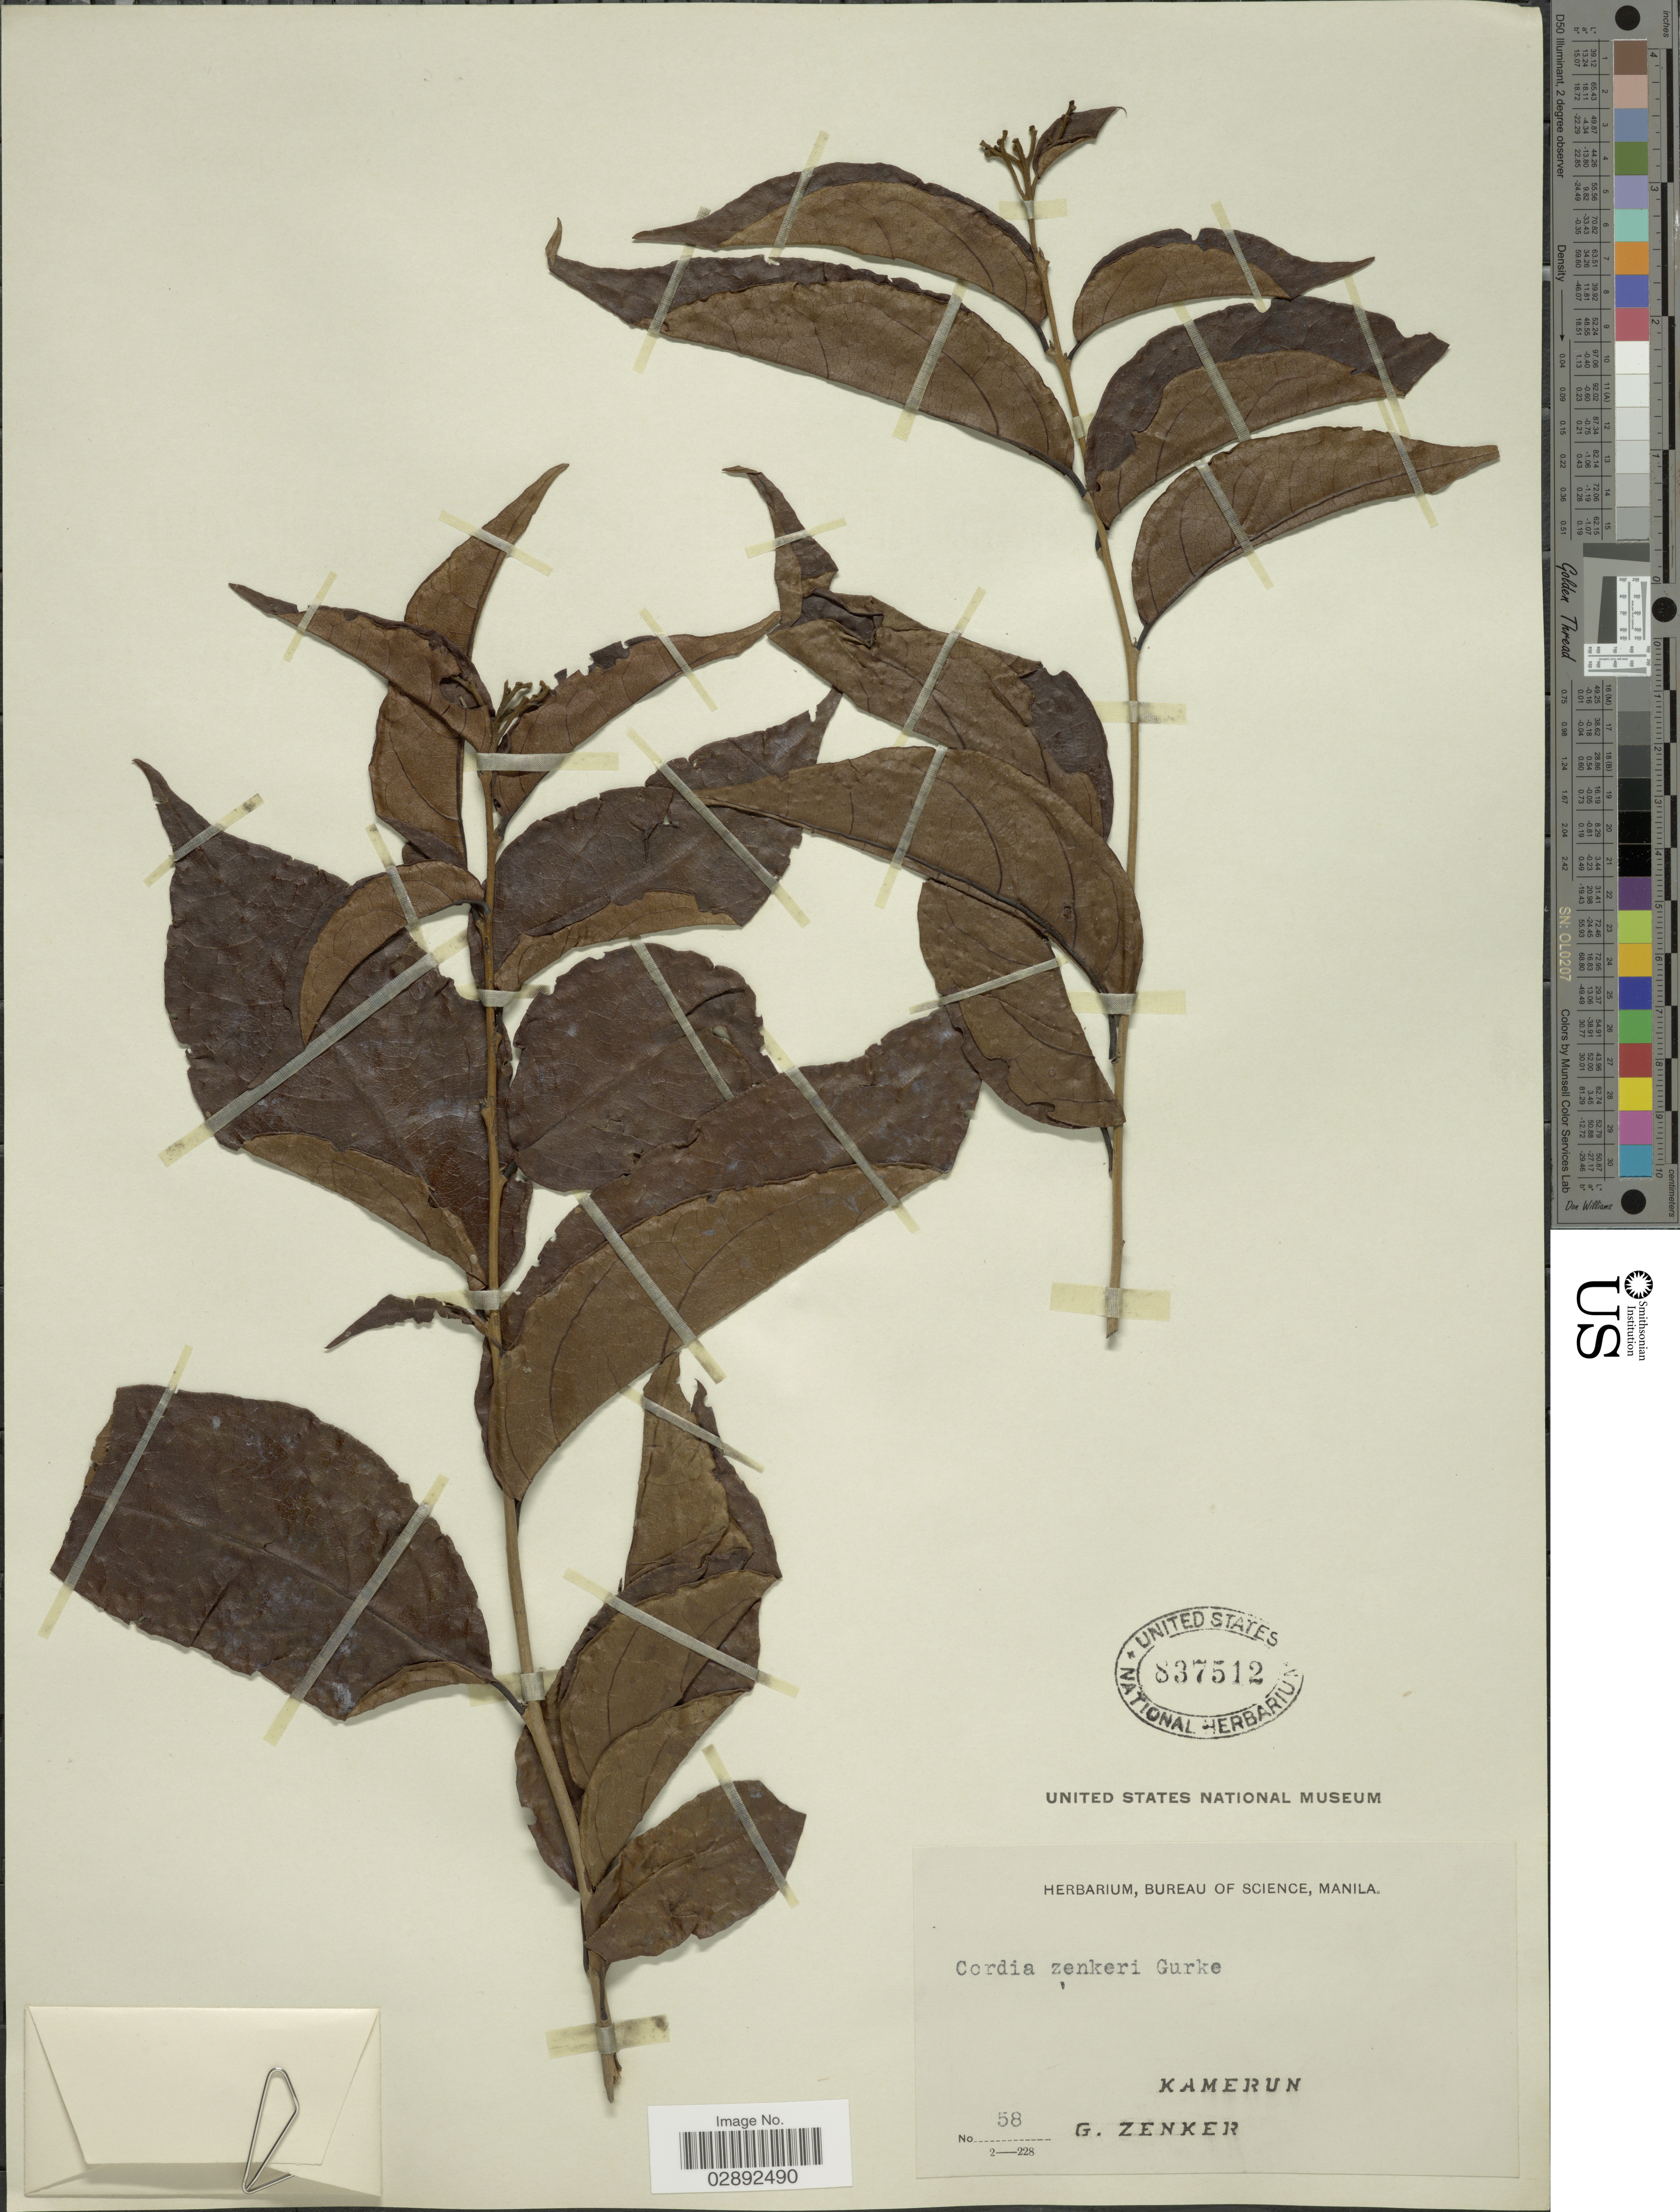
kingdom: Plantae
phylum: Tracheophyta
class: Magnoliopsida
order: Boraginales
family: Cordiaceae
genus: Cordia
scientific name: Cordia zenkeri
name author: Gürke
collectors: G. A. Zenker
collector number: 58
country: Cameroon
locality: Kamerun.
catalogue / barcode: US 837512